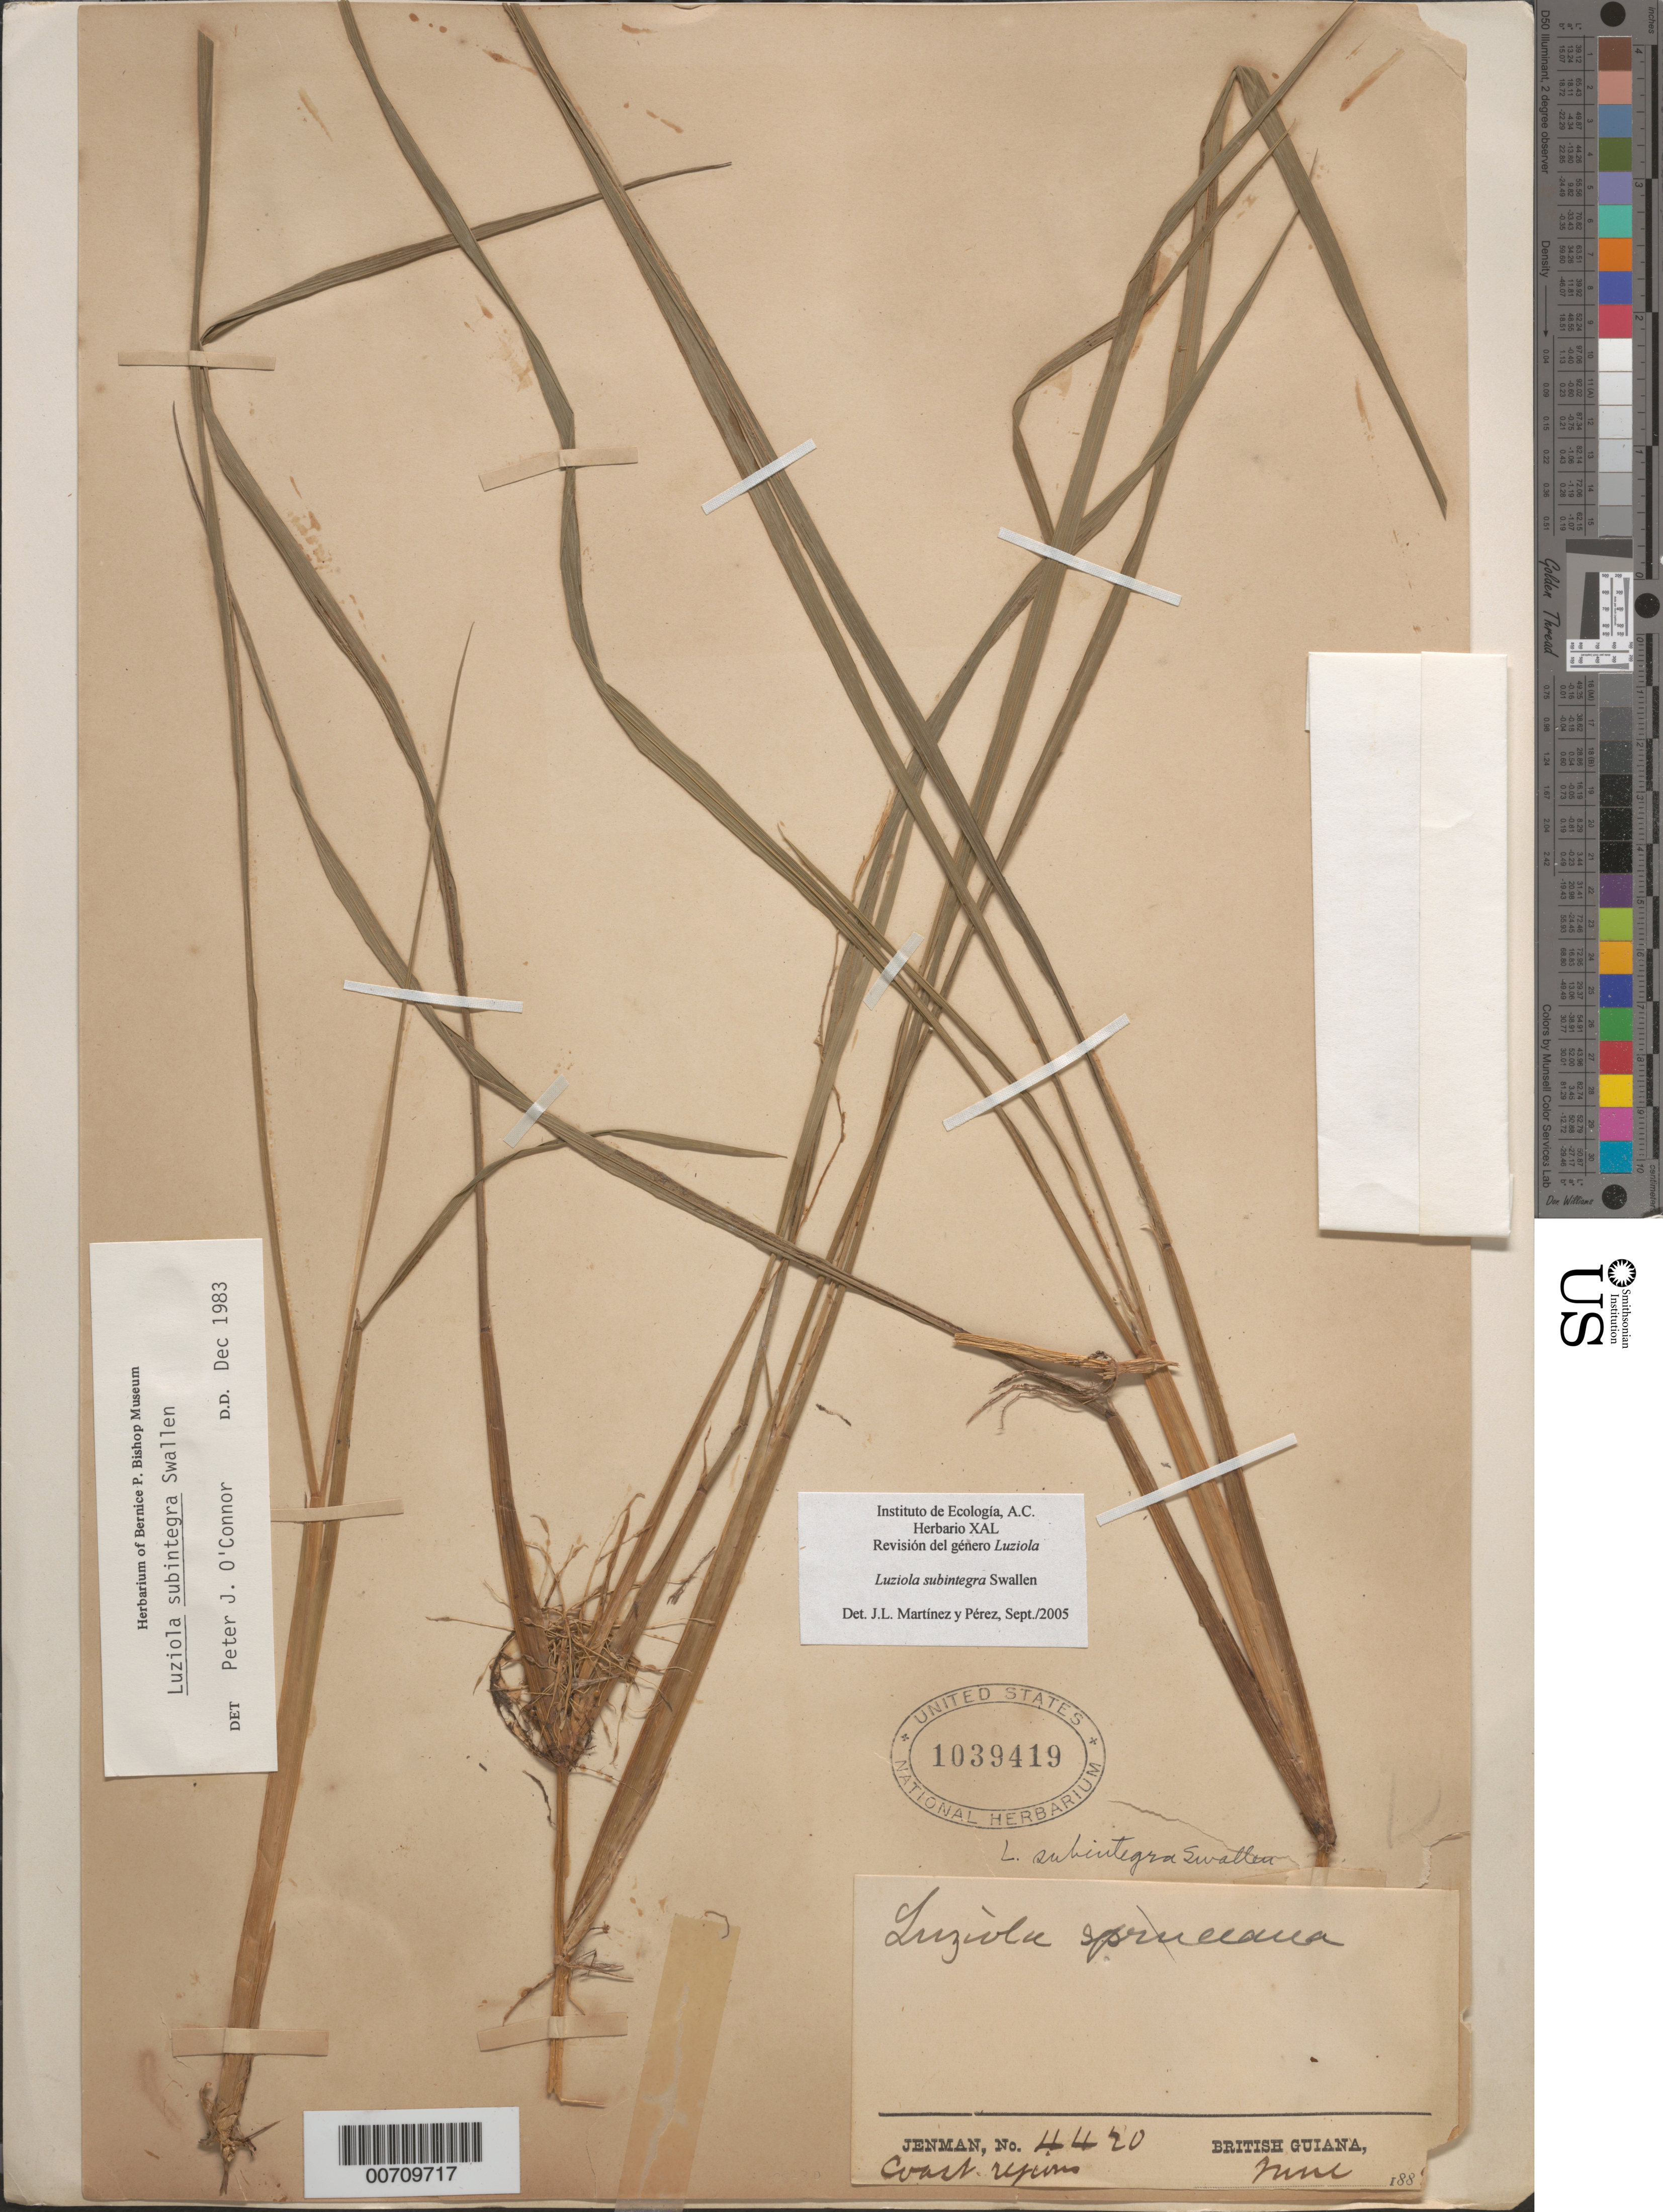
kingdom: Plantae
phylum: Tracheophyta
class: Liliopsida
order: Poales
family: Poaceae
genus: Luziola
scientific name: Luziola subintegra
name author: Swallen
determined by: O'Connor, P. J.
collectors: G. S. Jenman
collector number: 4420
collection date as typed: June 1888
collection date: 1888-06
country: Guyana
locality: Coast Region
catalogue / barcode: US 1039419